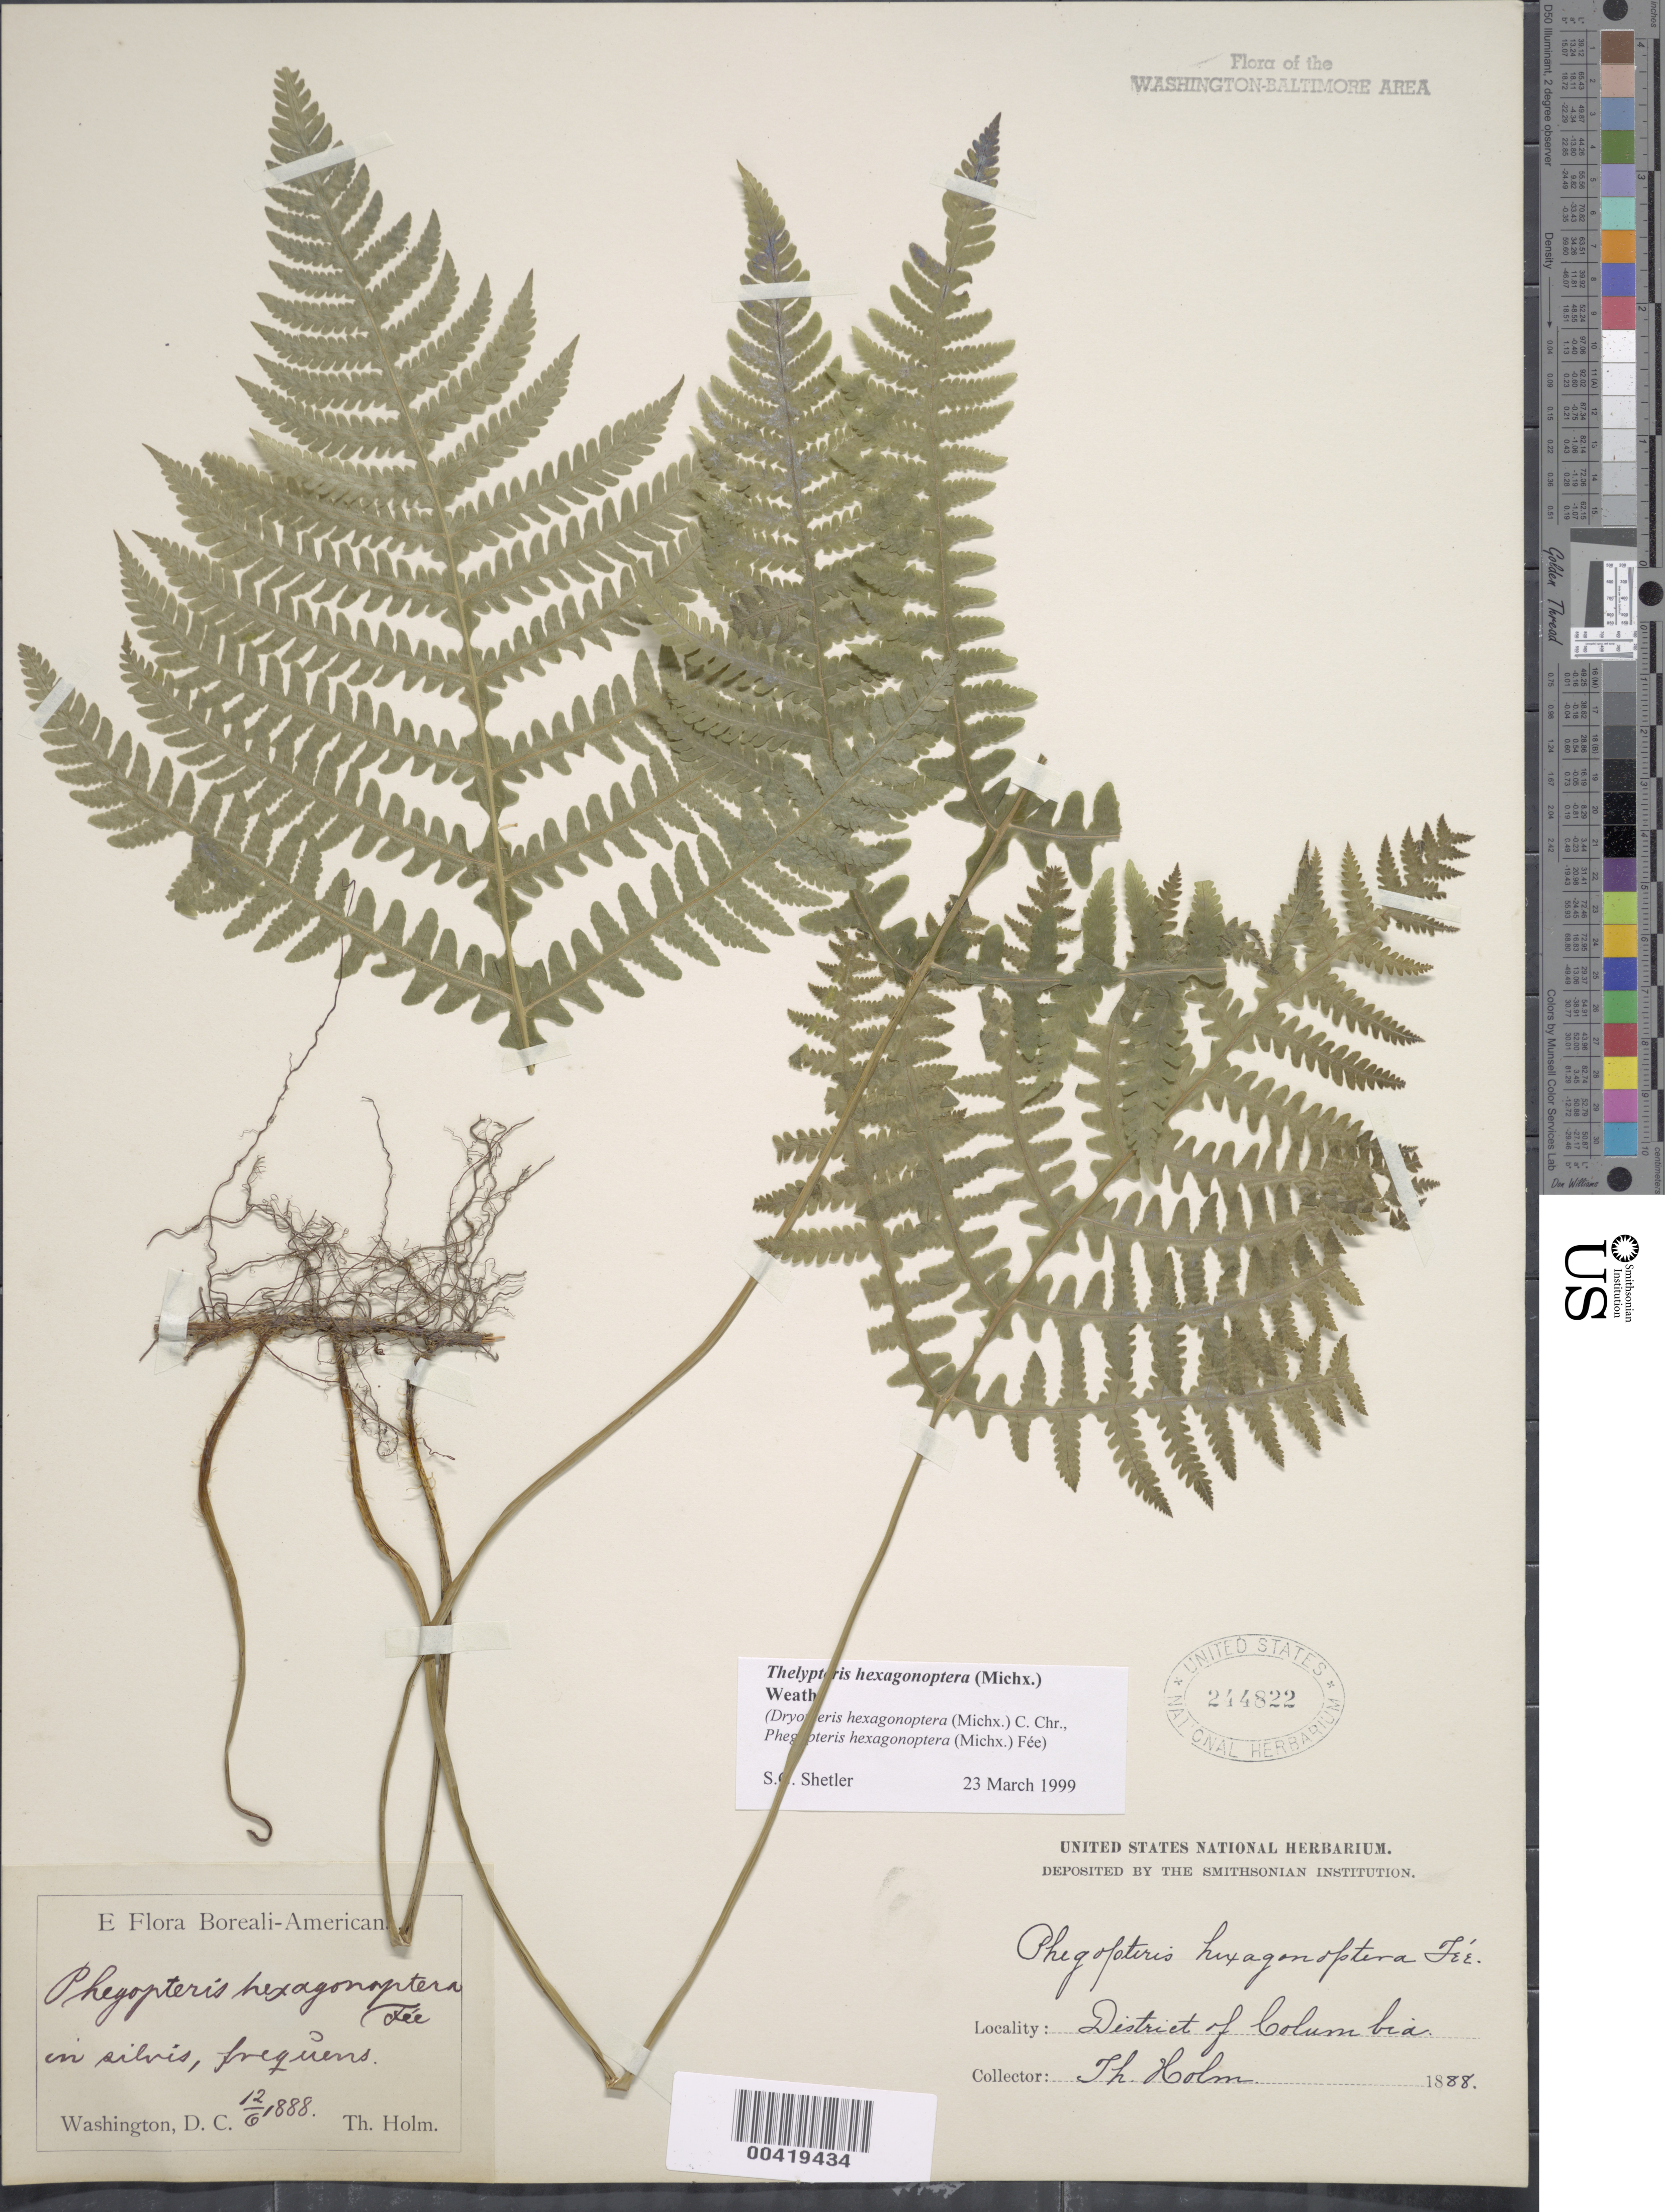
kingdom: Plantae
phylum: Tracheophyta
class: Polypodiopsida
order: Polypodiales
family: Thelypteridaceae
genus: Phegopteris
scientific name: Phegopteris hexagonoptera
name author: (Michx.) Fée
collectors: T. Holm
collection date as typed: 12 Jun 1888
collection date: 1888-06-12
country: United States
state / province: District of Columbia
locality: Washington DC Area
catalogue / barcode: US 244822